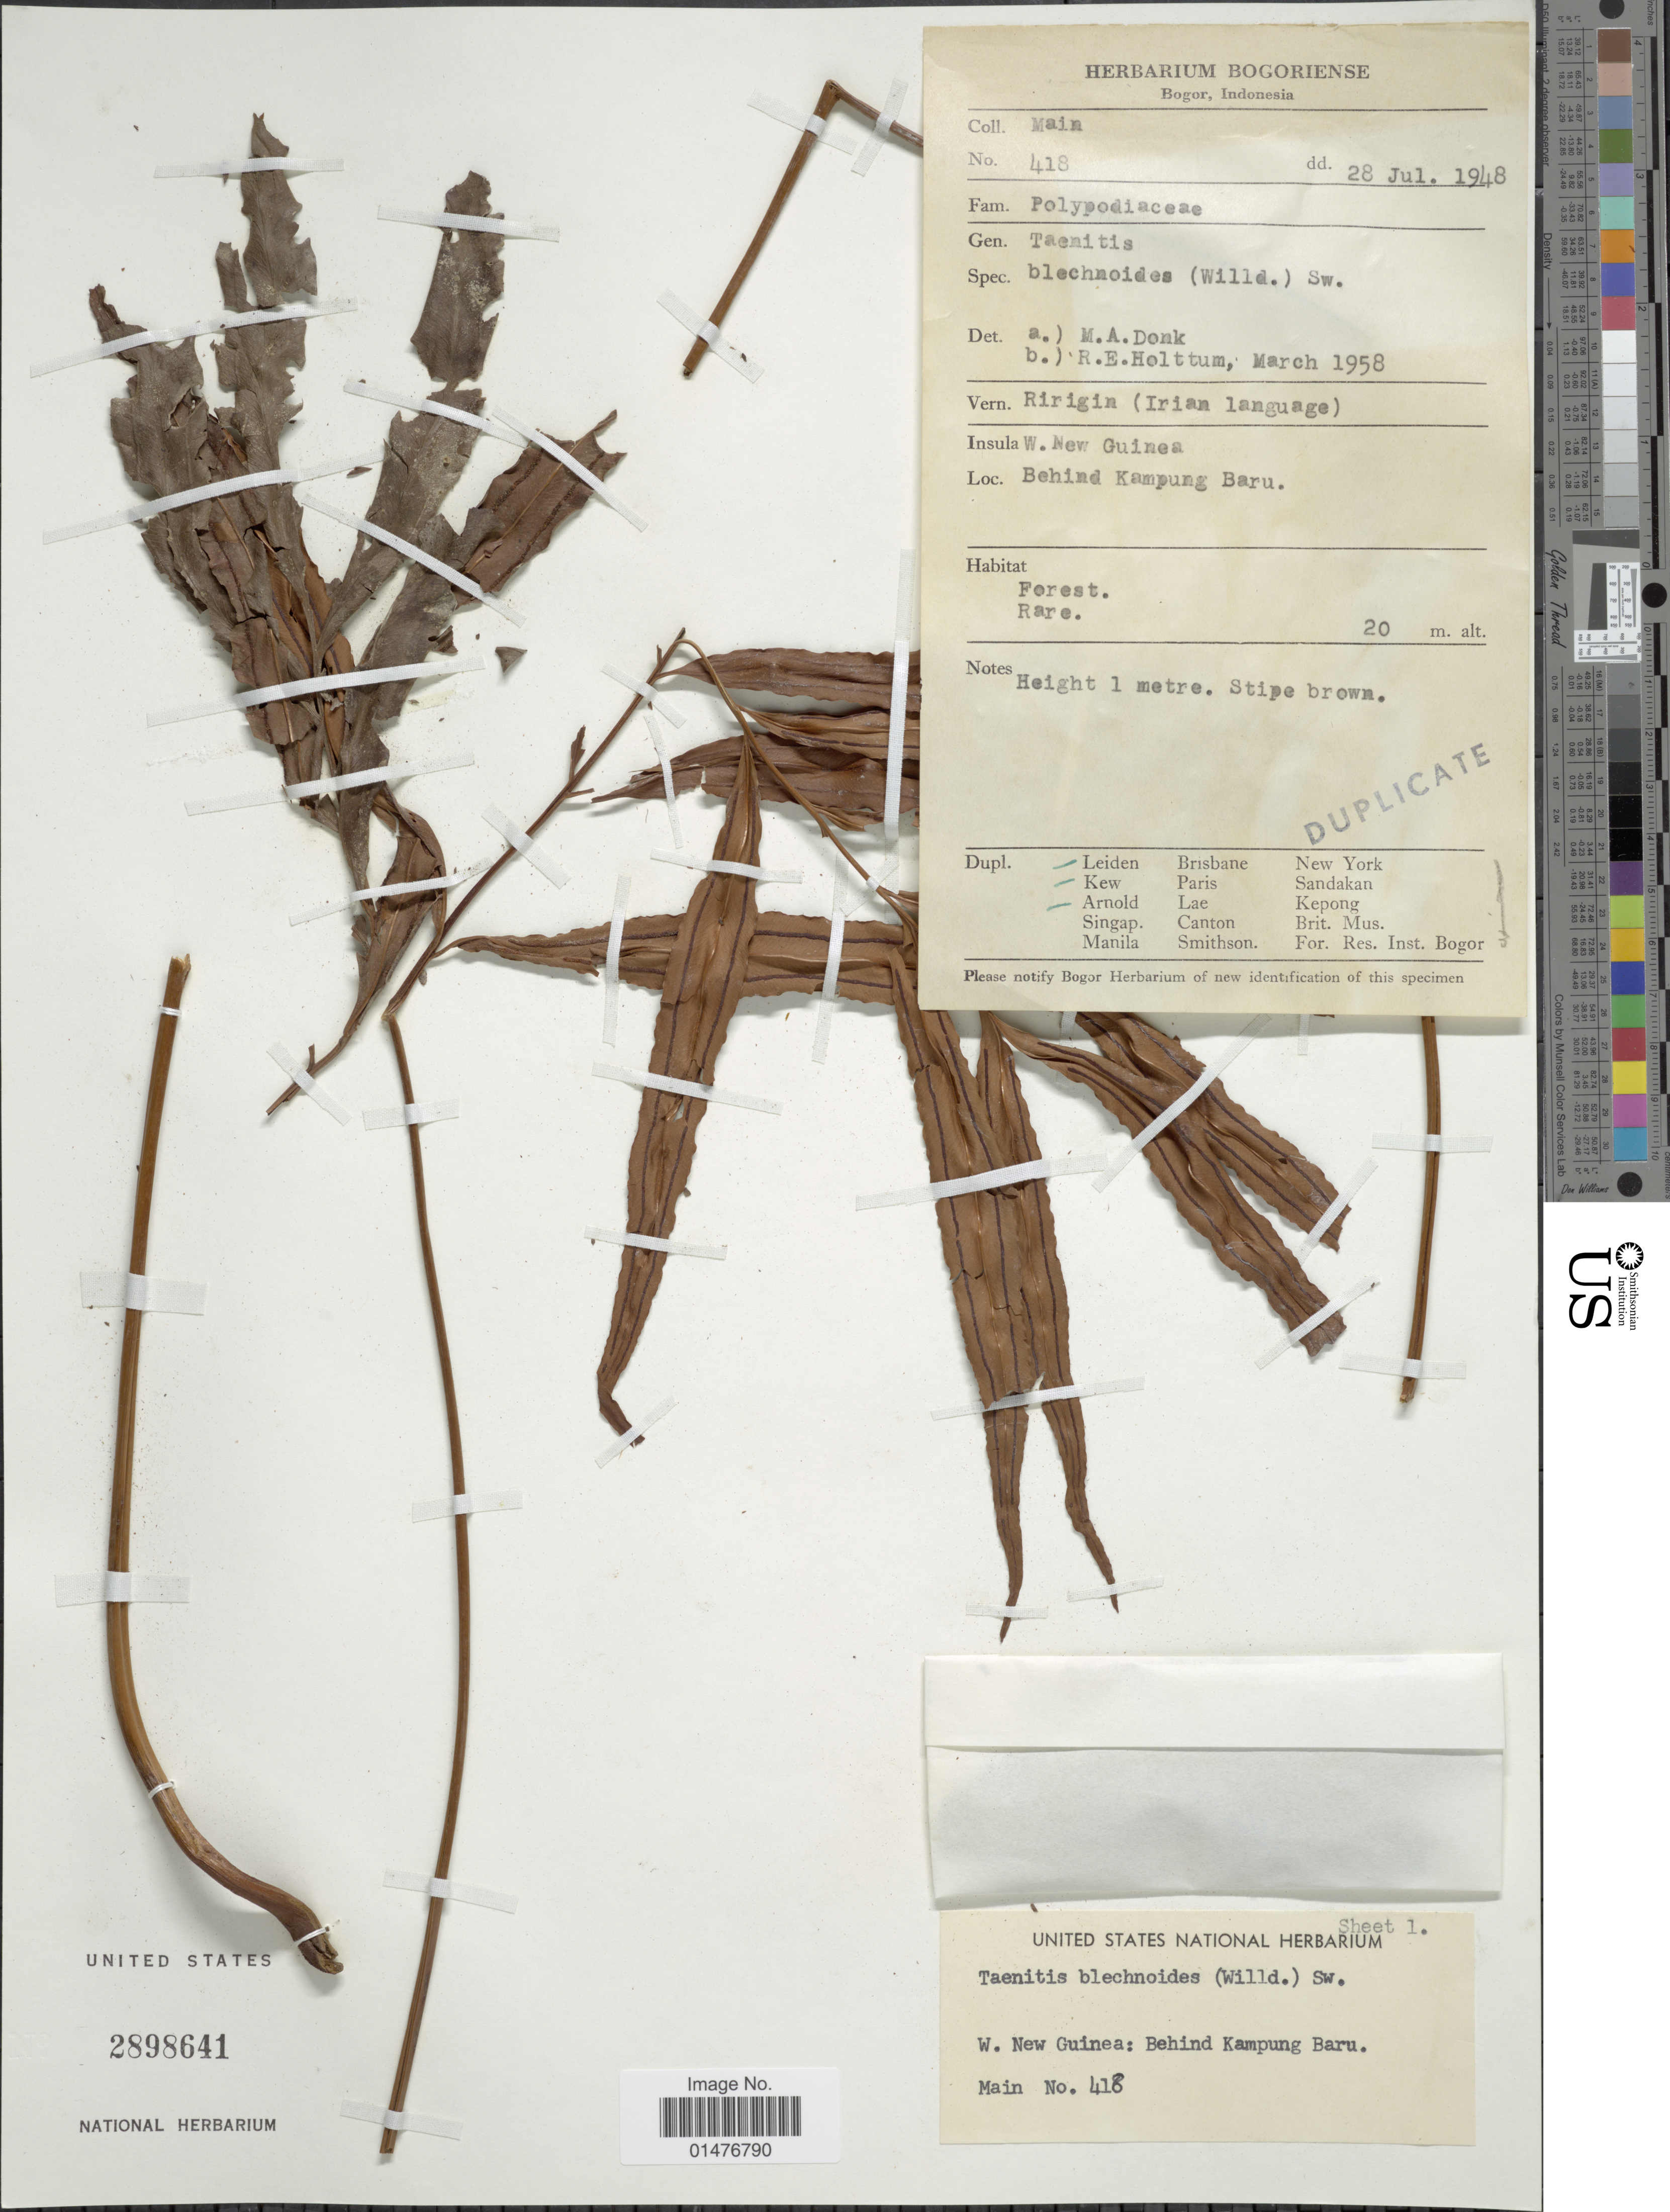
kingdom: Plantae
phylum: Tracheophyta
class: Polypodiopsida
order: Polypodiales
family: Pteridaceae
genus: Taenitis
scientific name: Taenitis blechnoides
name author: (Willd.) Sw.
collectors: -. Main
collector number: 418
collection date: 1948-07-28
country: Indonesia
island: New Guinea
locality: Insula W. New Guinea, behind Kampung Baru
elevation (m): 20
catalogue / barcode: US 2898641